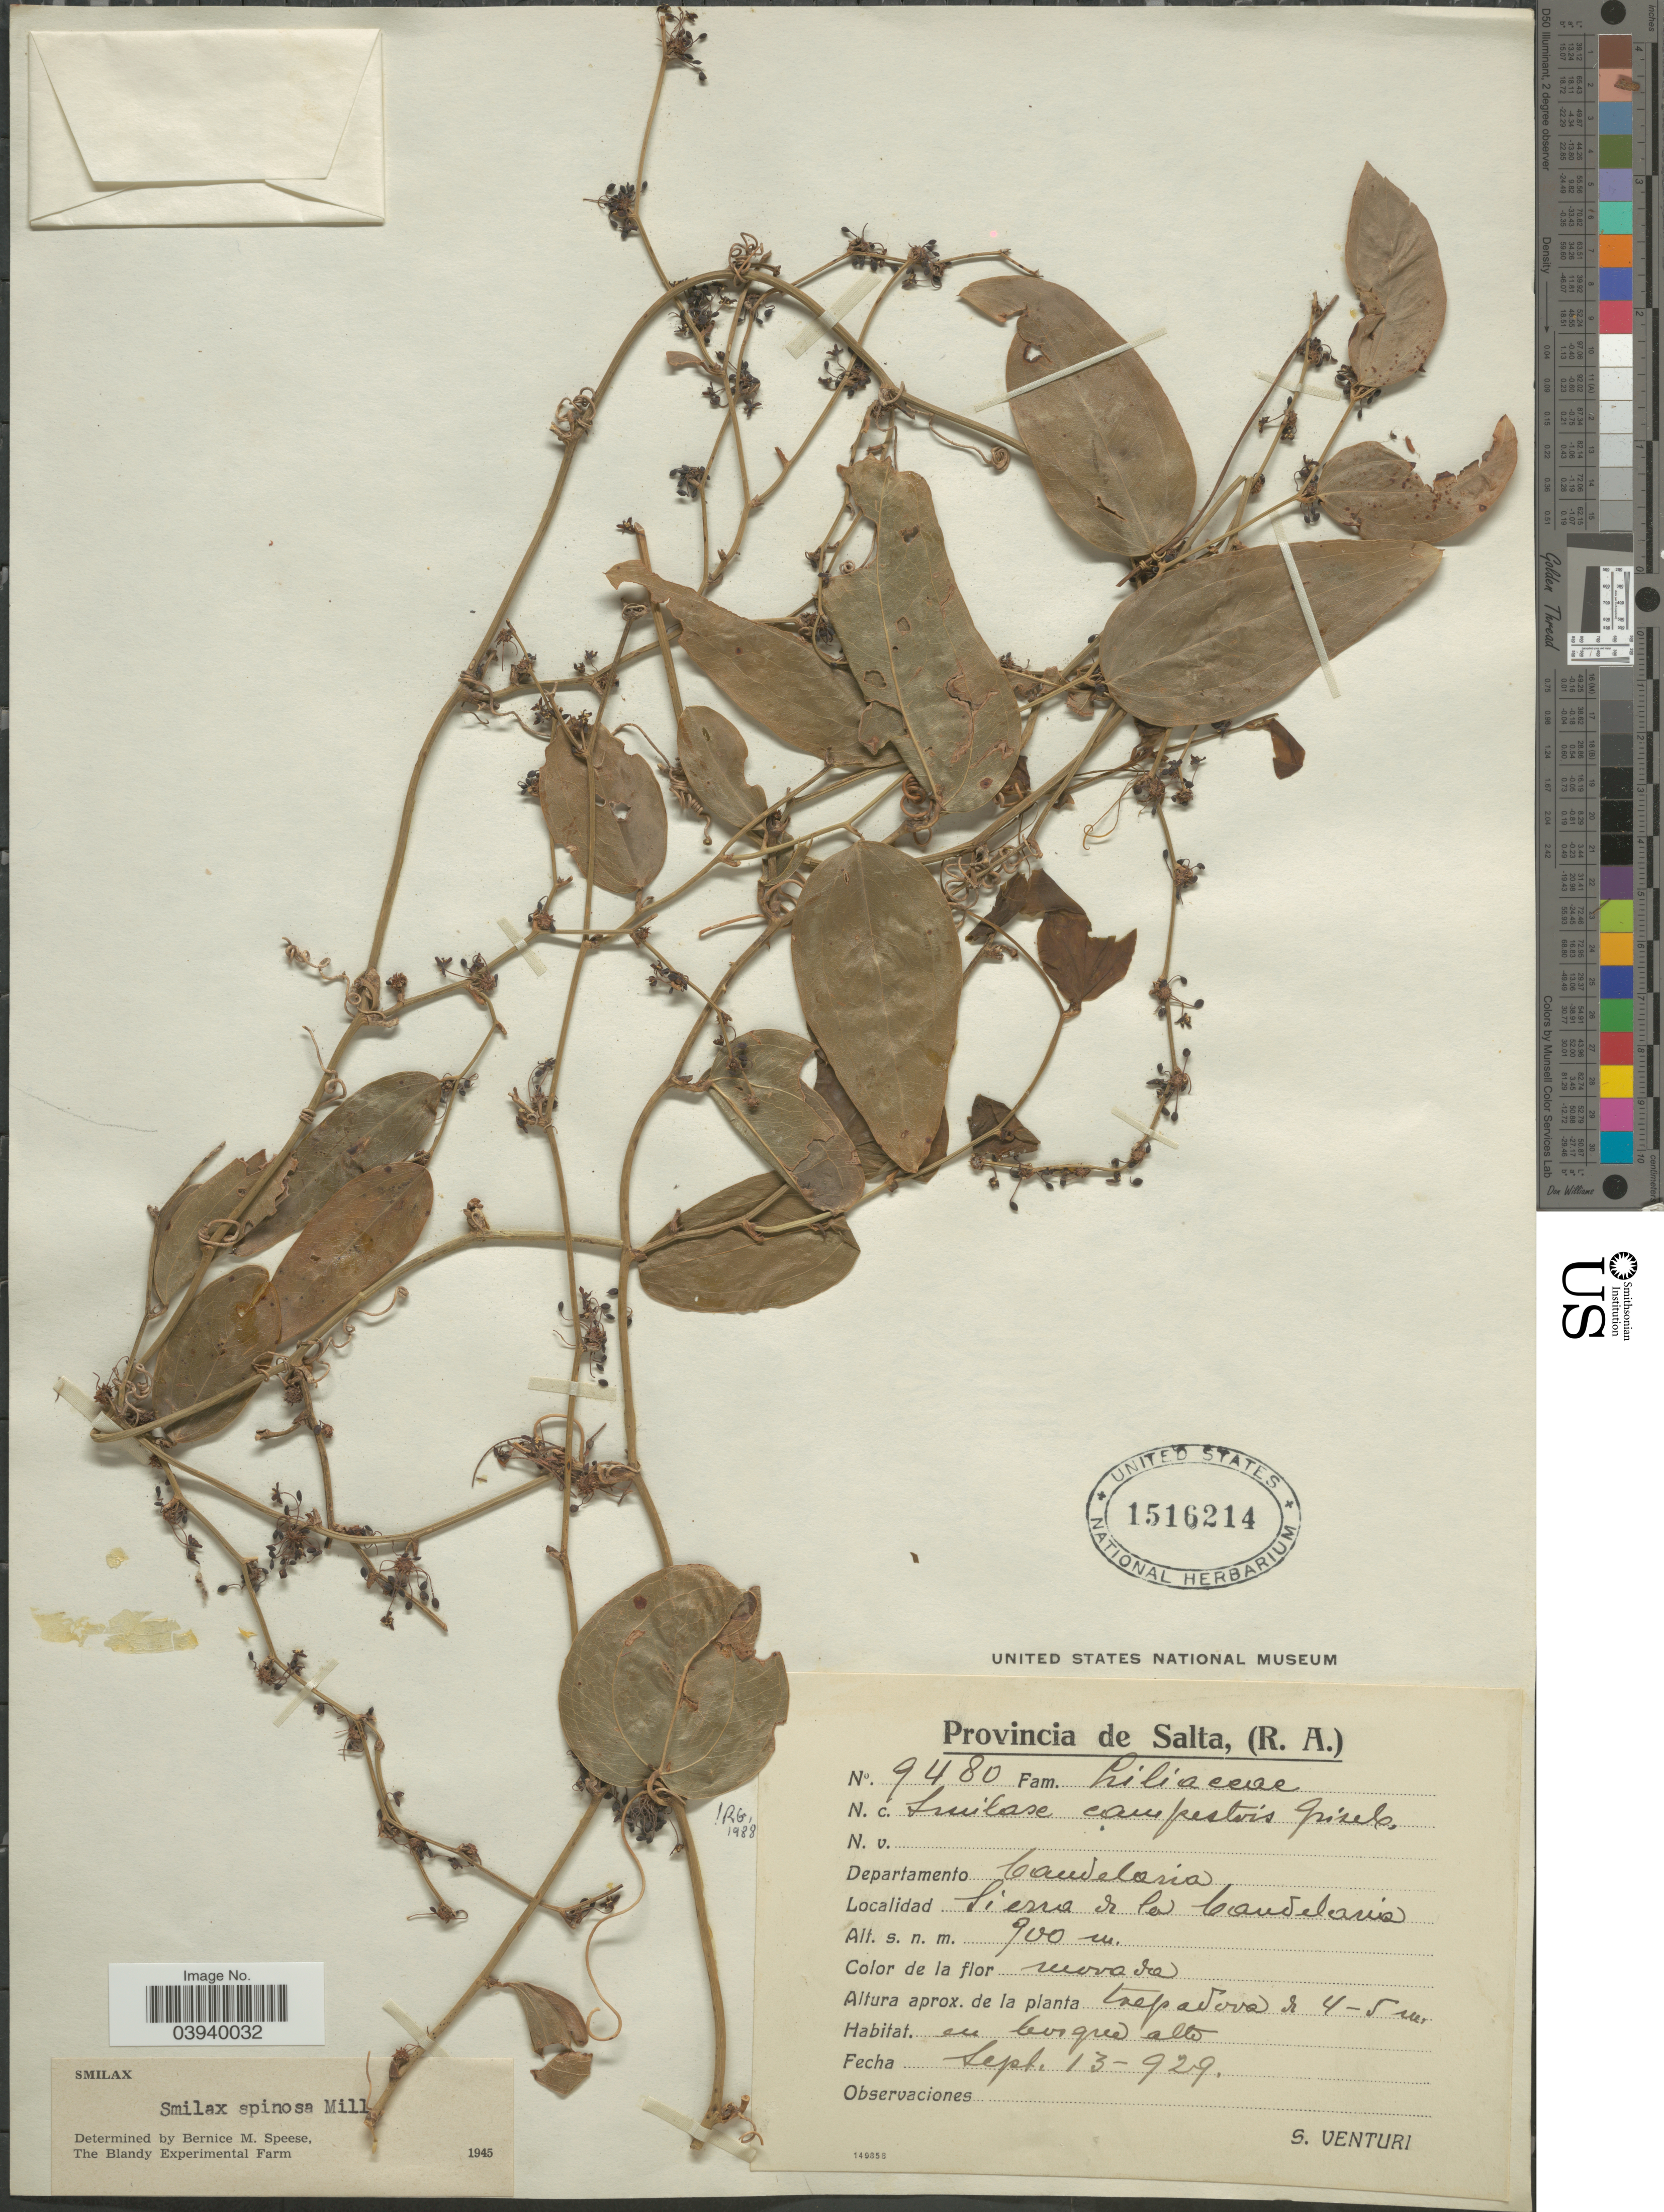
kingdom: Plantae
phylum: Tracheophyta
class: Liliopsida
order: Liliales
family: Smilacaceae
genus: Smilax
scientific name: Smilax campestris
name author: Griseb.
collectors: S. Venturi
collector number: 9480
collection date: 1929-09-13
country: Argentina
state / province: Salta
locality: Departamento Candelaria. Sierra de la Candelaria.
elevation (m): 900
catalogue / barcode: US 1516214